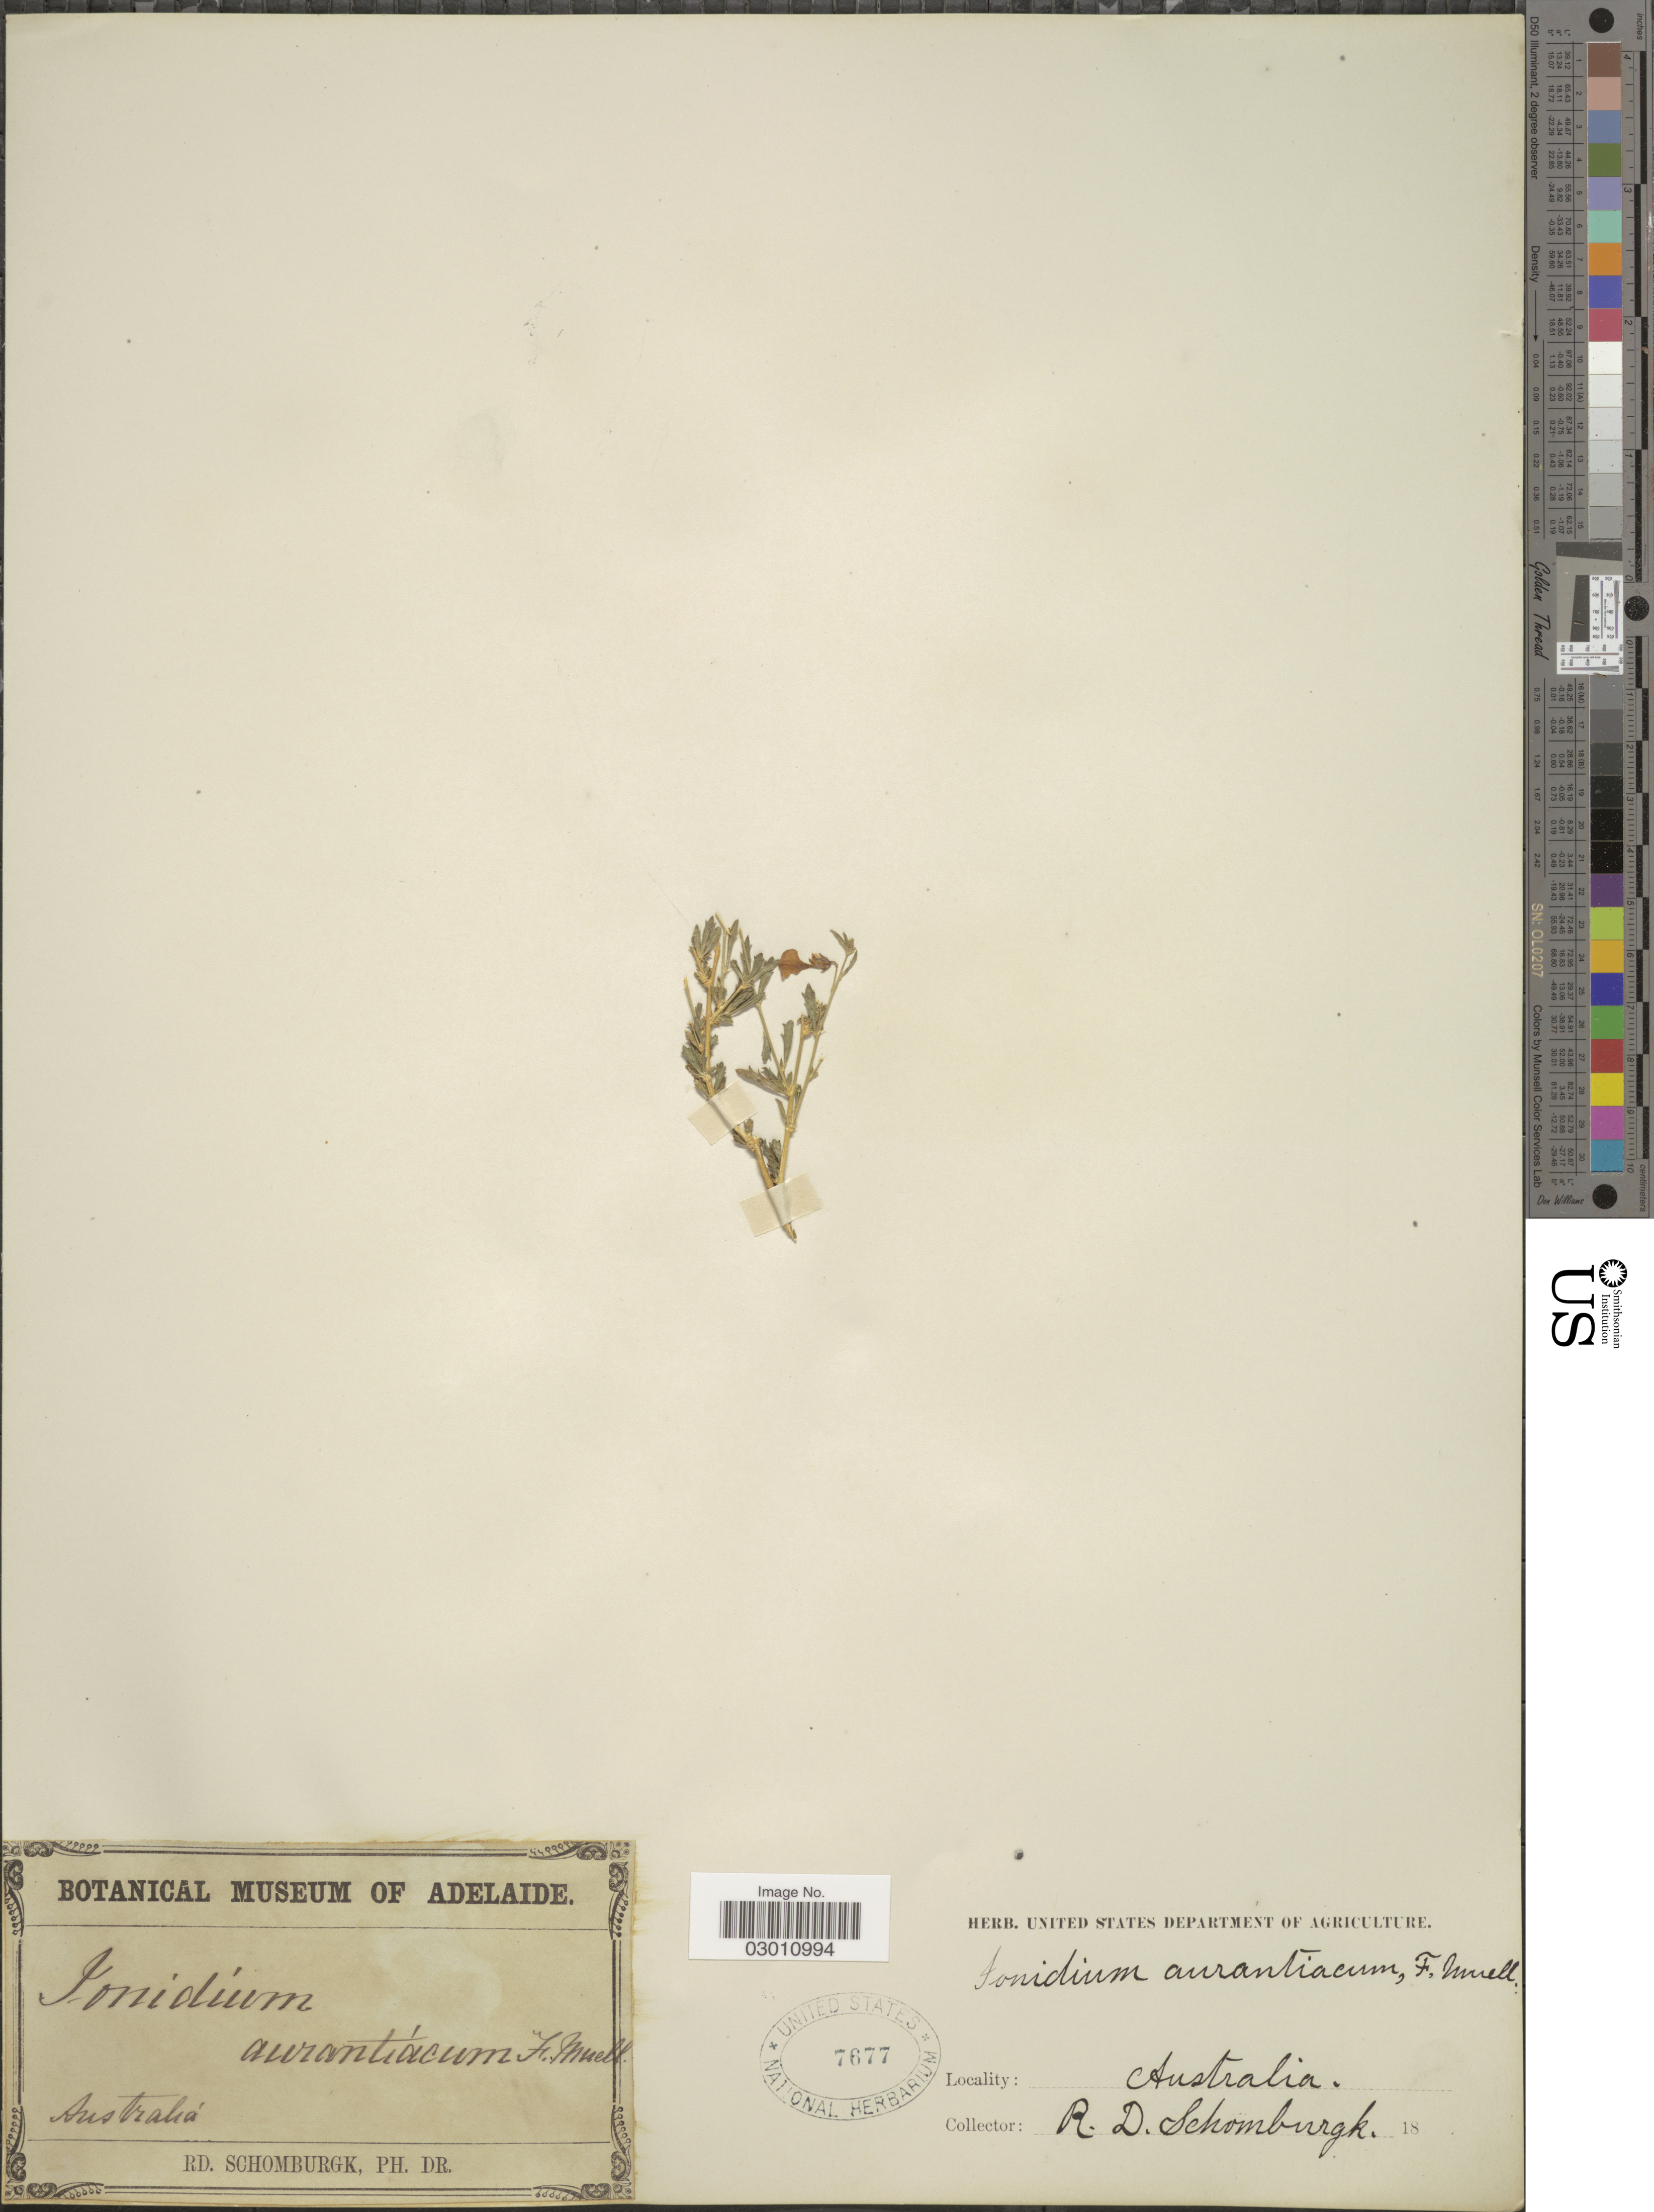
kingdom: Plantae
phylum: Tracheophyta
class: Magnoliopsida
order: Malpighiales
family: Violaceae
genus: Pigea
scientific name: Pigea aurantiaca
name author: (F. Muell. ex Benth.) P.I. Forst.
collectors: R. Schomburgk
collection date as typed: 18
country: Australia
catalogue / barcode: US 7677